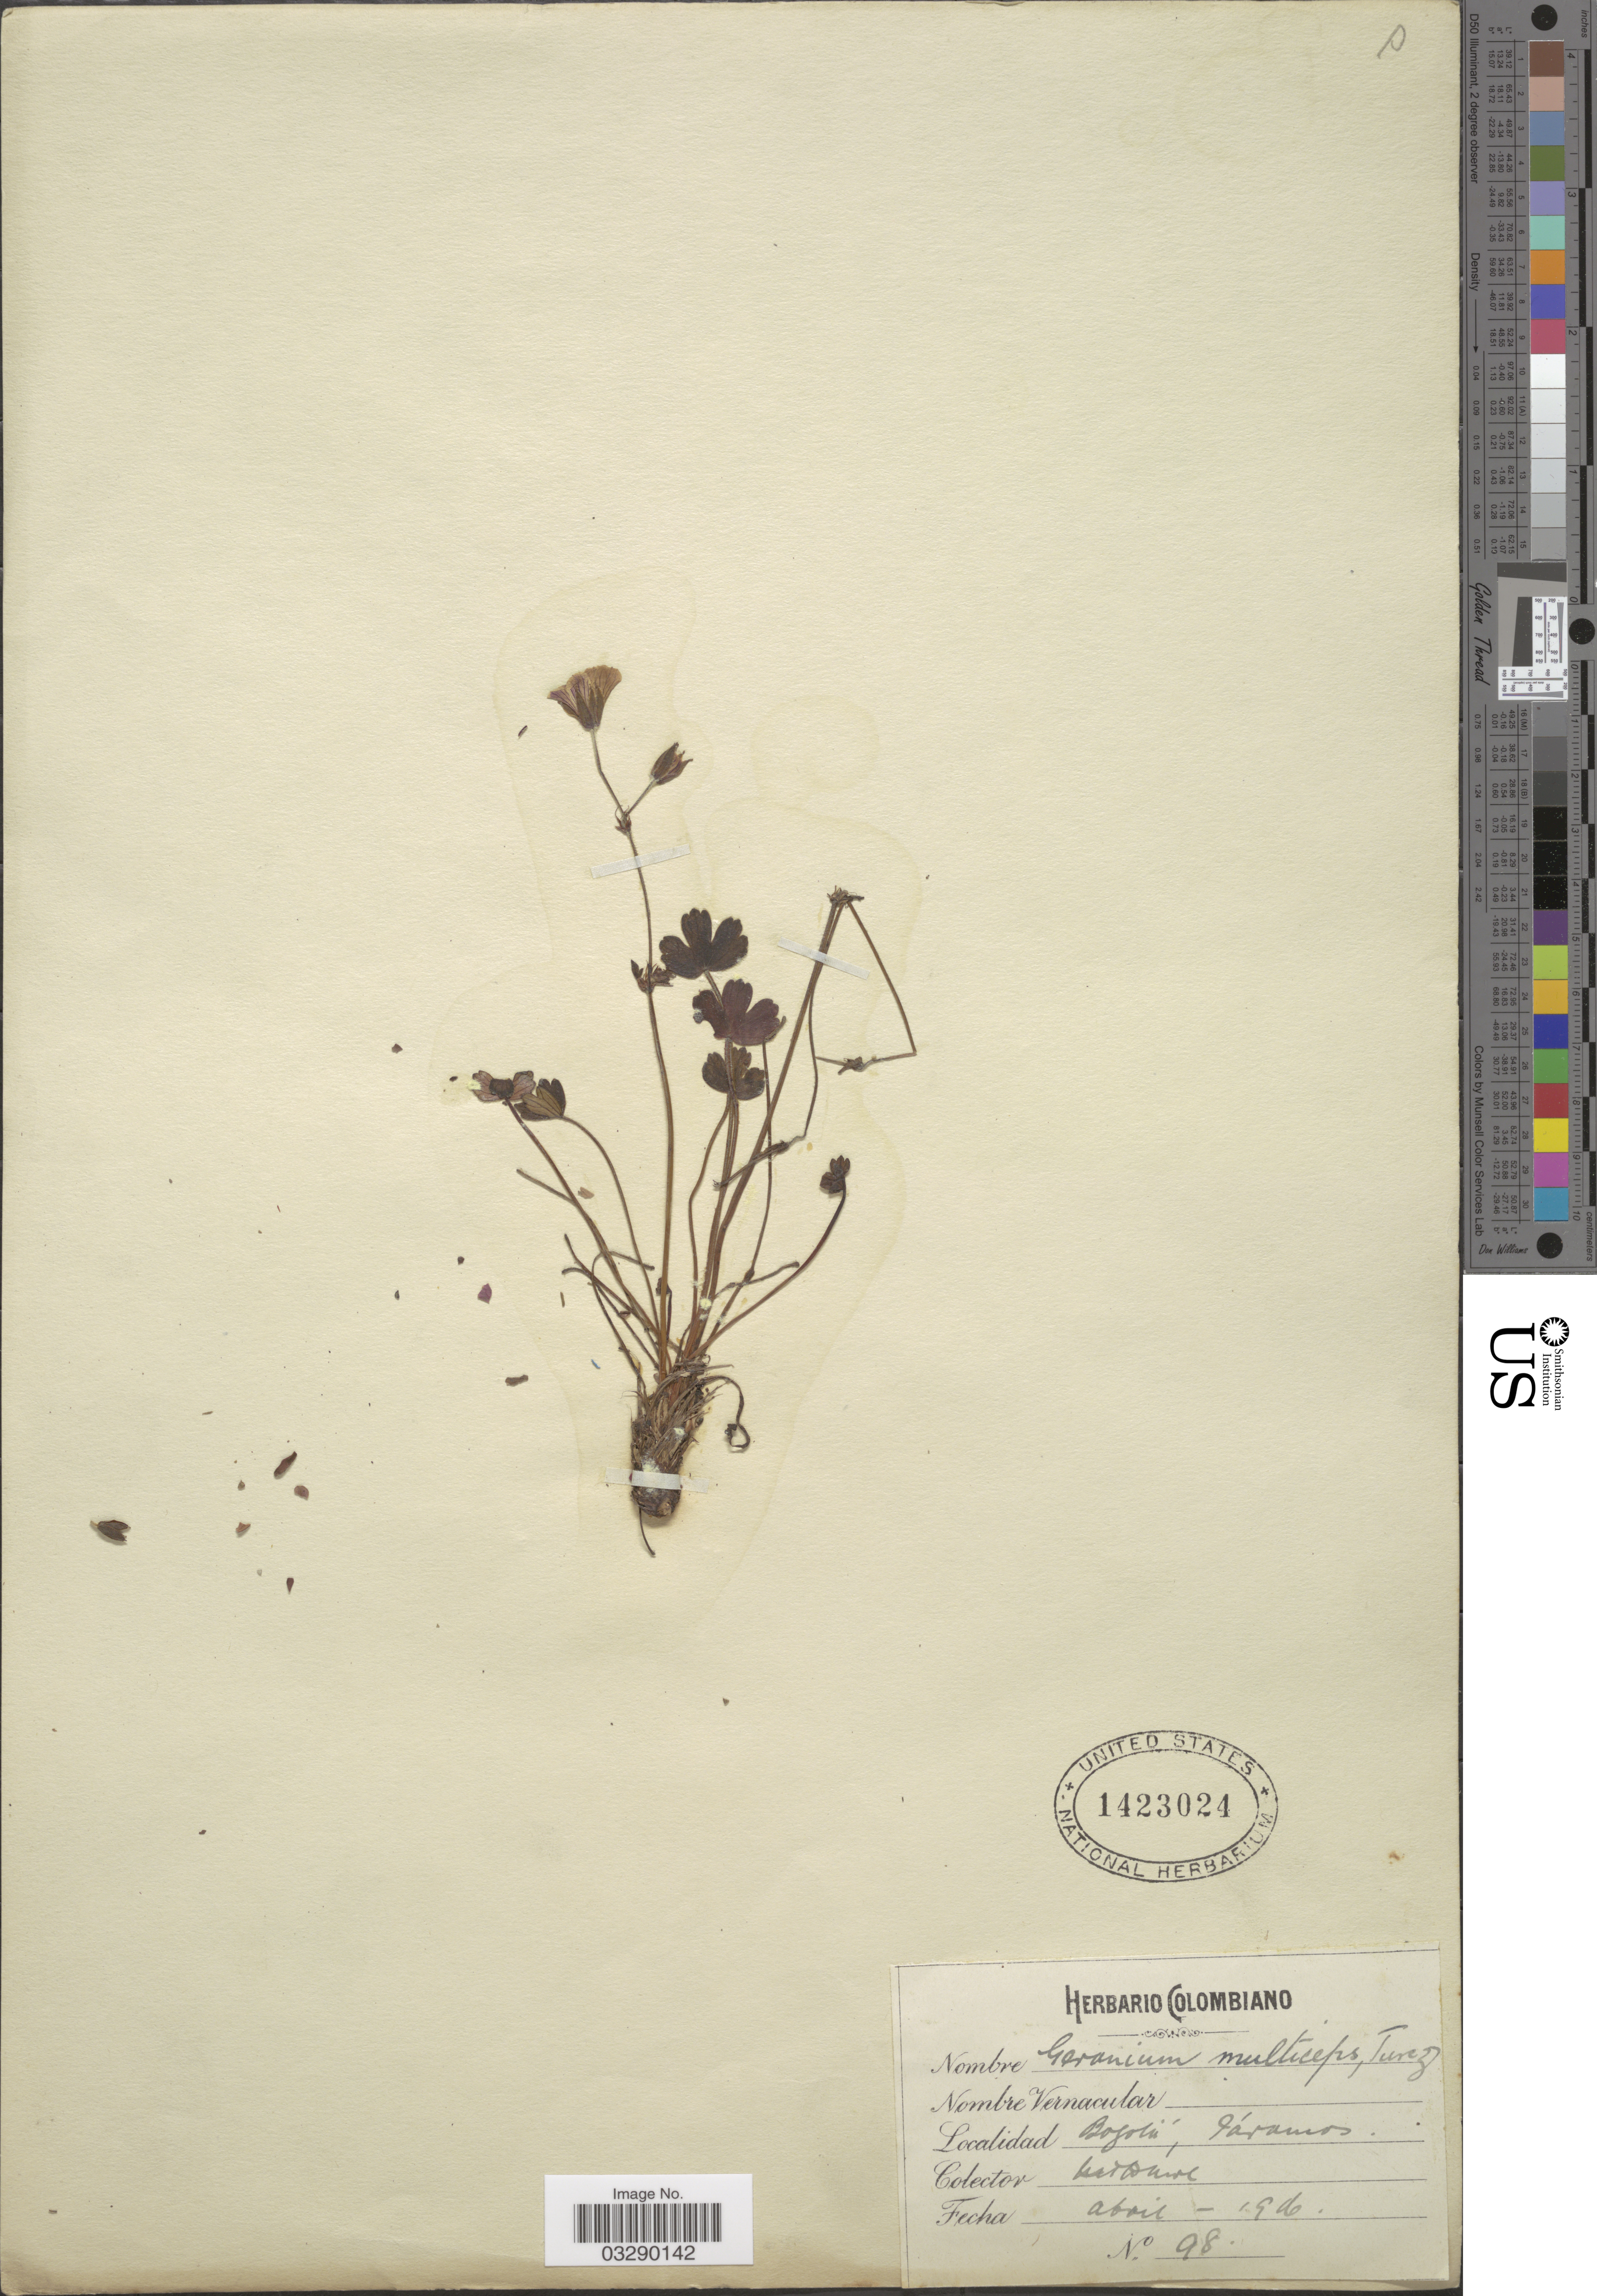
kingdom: Plantae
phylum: Tracheophyta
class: Magnoliopsida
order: Geraniales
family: Geraniaceae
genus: Geranium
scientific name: Geranium multiceps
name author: Turcz.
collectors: M. T. Dawe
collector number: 98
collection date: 1906-04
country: Colombia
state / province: Bogota D.C.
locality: Páramos.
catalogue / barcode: US 1423024